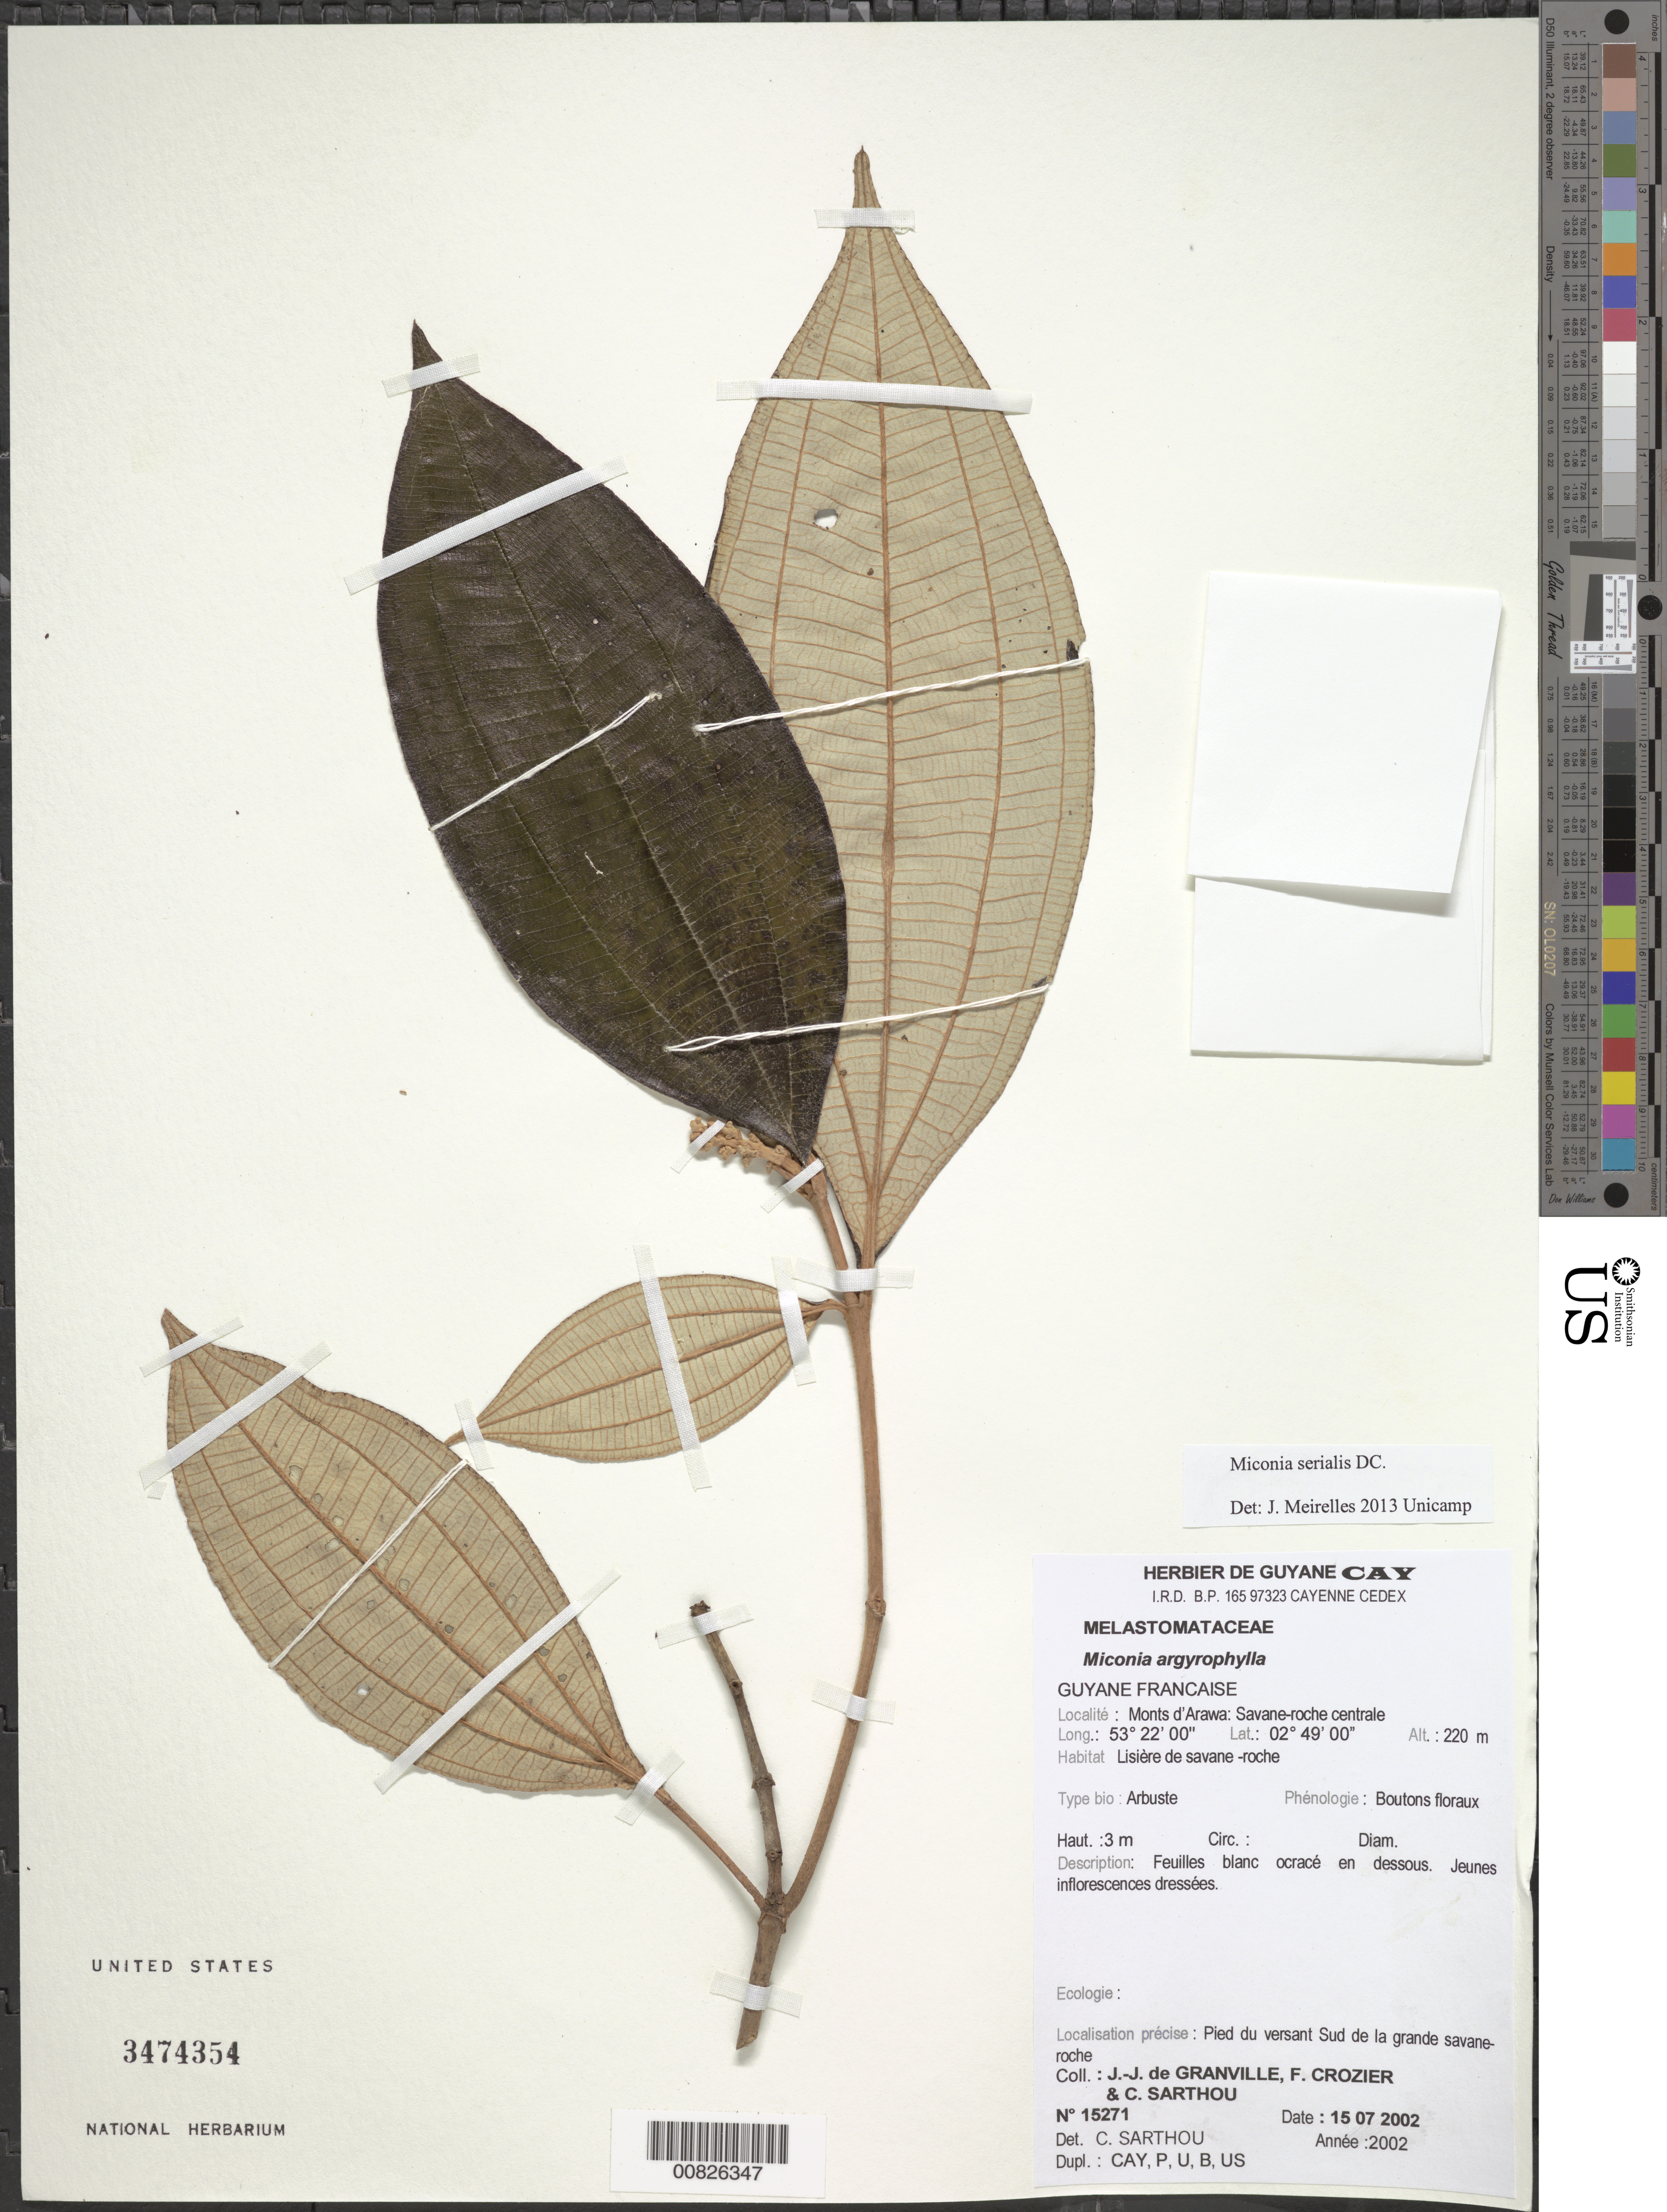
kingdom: Plantae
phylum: Tracheophyta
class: Magnoliopsida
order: Myrtales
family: Melastomataceae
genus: Miconia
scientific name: Miconia argyrophylla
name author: DC.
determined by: Sarthou, C.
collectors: J.-J. de Granville, F. Crozier & C. Sarthou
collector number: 15271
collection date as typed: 15-Jul-02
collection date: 2002-07-15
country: French Guiana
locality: Monts d'Arawa, zone de la savane-roche centrale, pied du versant sud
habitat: Lisière de savane-roche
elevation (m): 220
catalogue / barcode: US 3474354